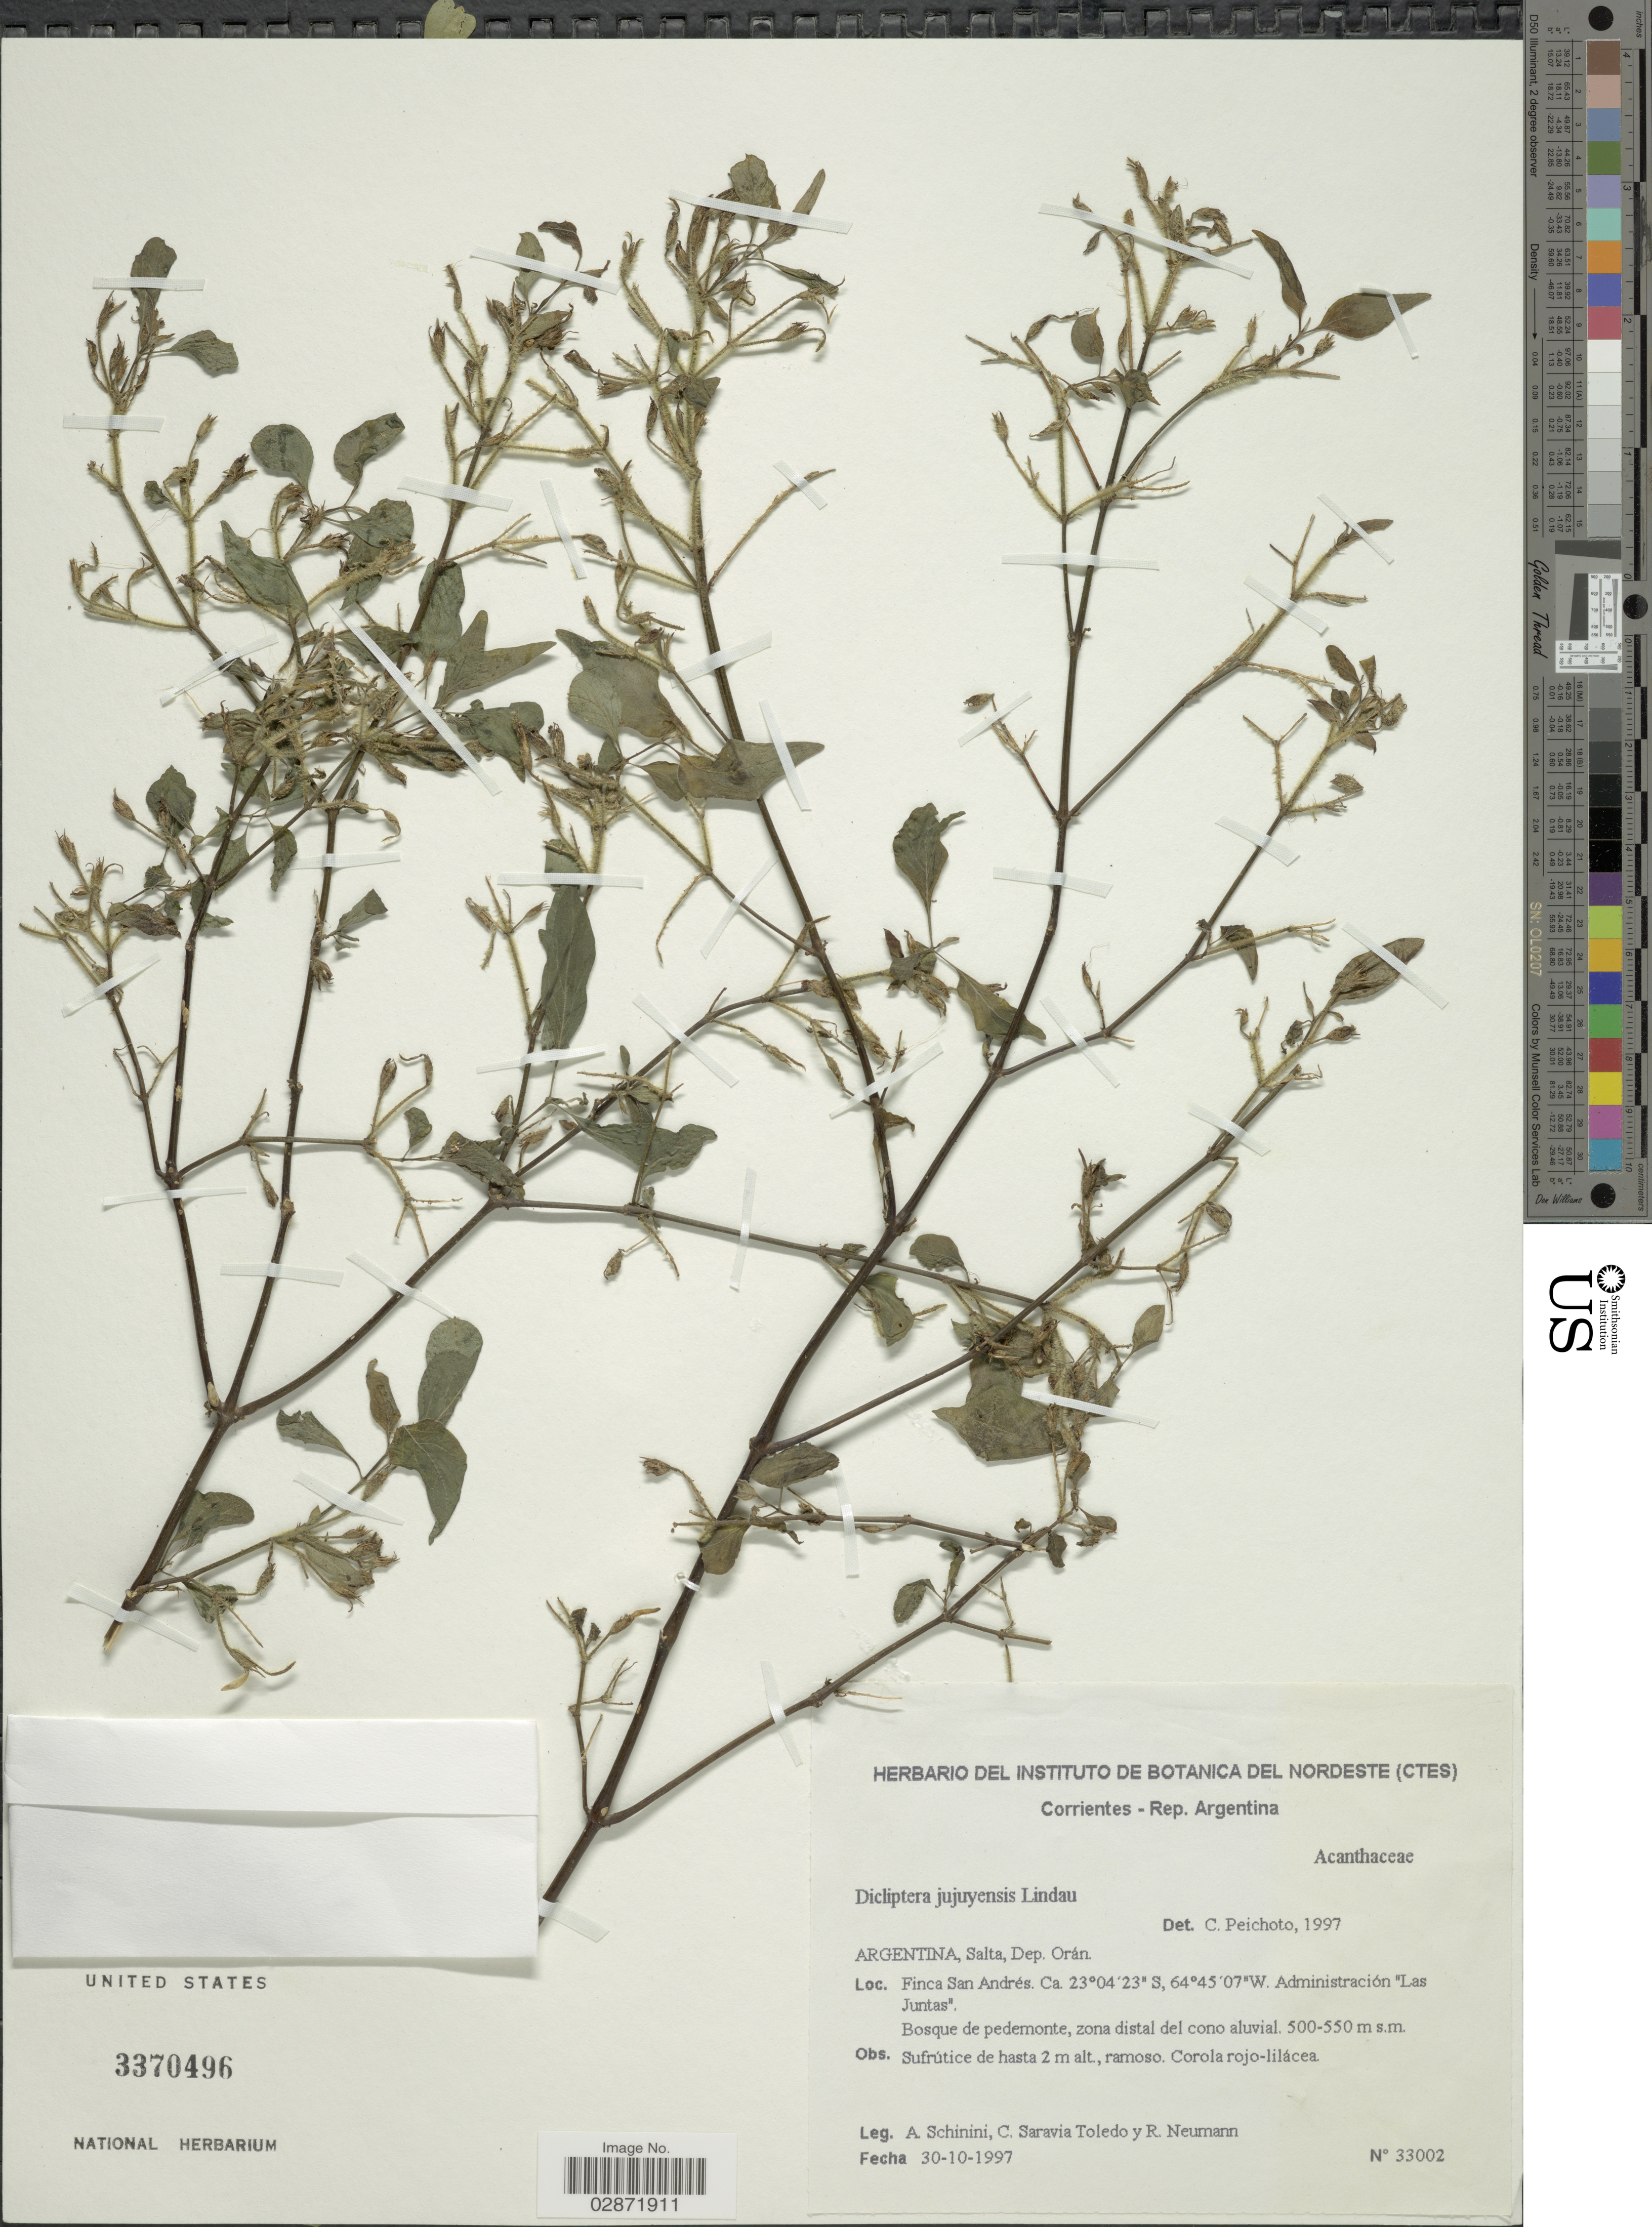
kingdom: Plantae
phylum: Tracheophyta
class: Magnoliopsida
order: Lamiales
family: Acanthaceae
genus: Dicliptera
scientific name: Dicliptera jujuyensis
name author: Lindau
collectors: A. Schinini, C. Saravia T. & R. Neumann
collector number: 33002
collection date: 1997-10-30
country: Argentina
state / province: Salta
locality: Dep. Orán, Finca San Andrés, Administración "Las Juntas".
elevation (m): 500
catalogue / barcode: US 3370496